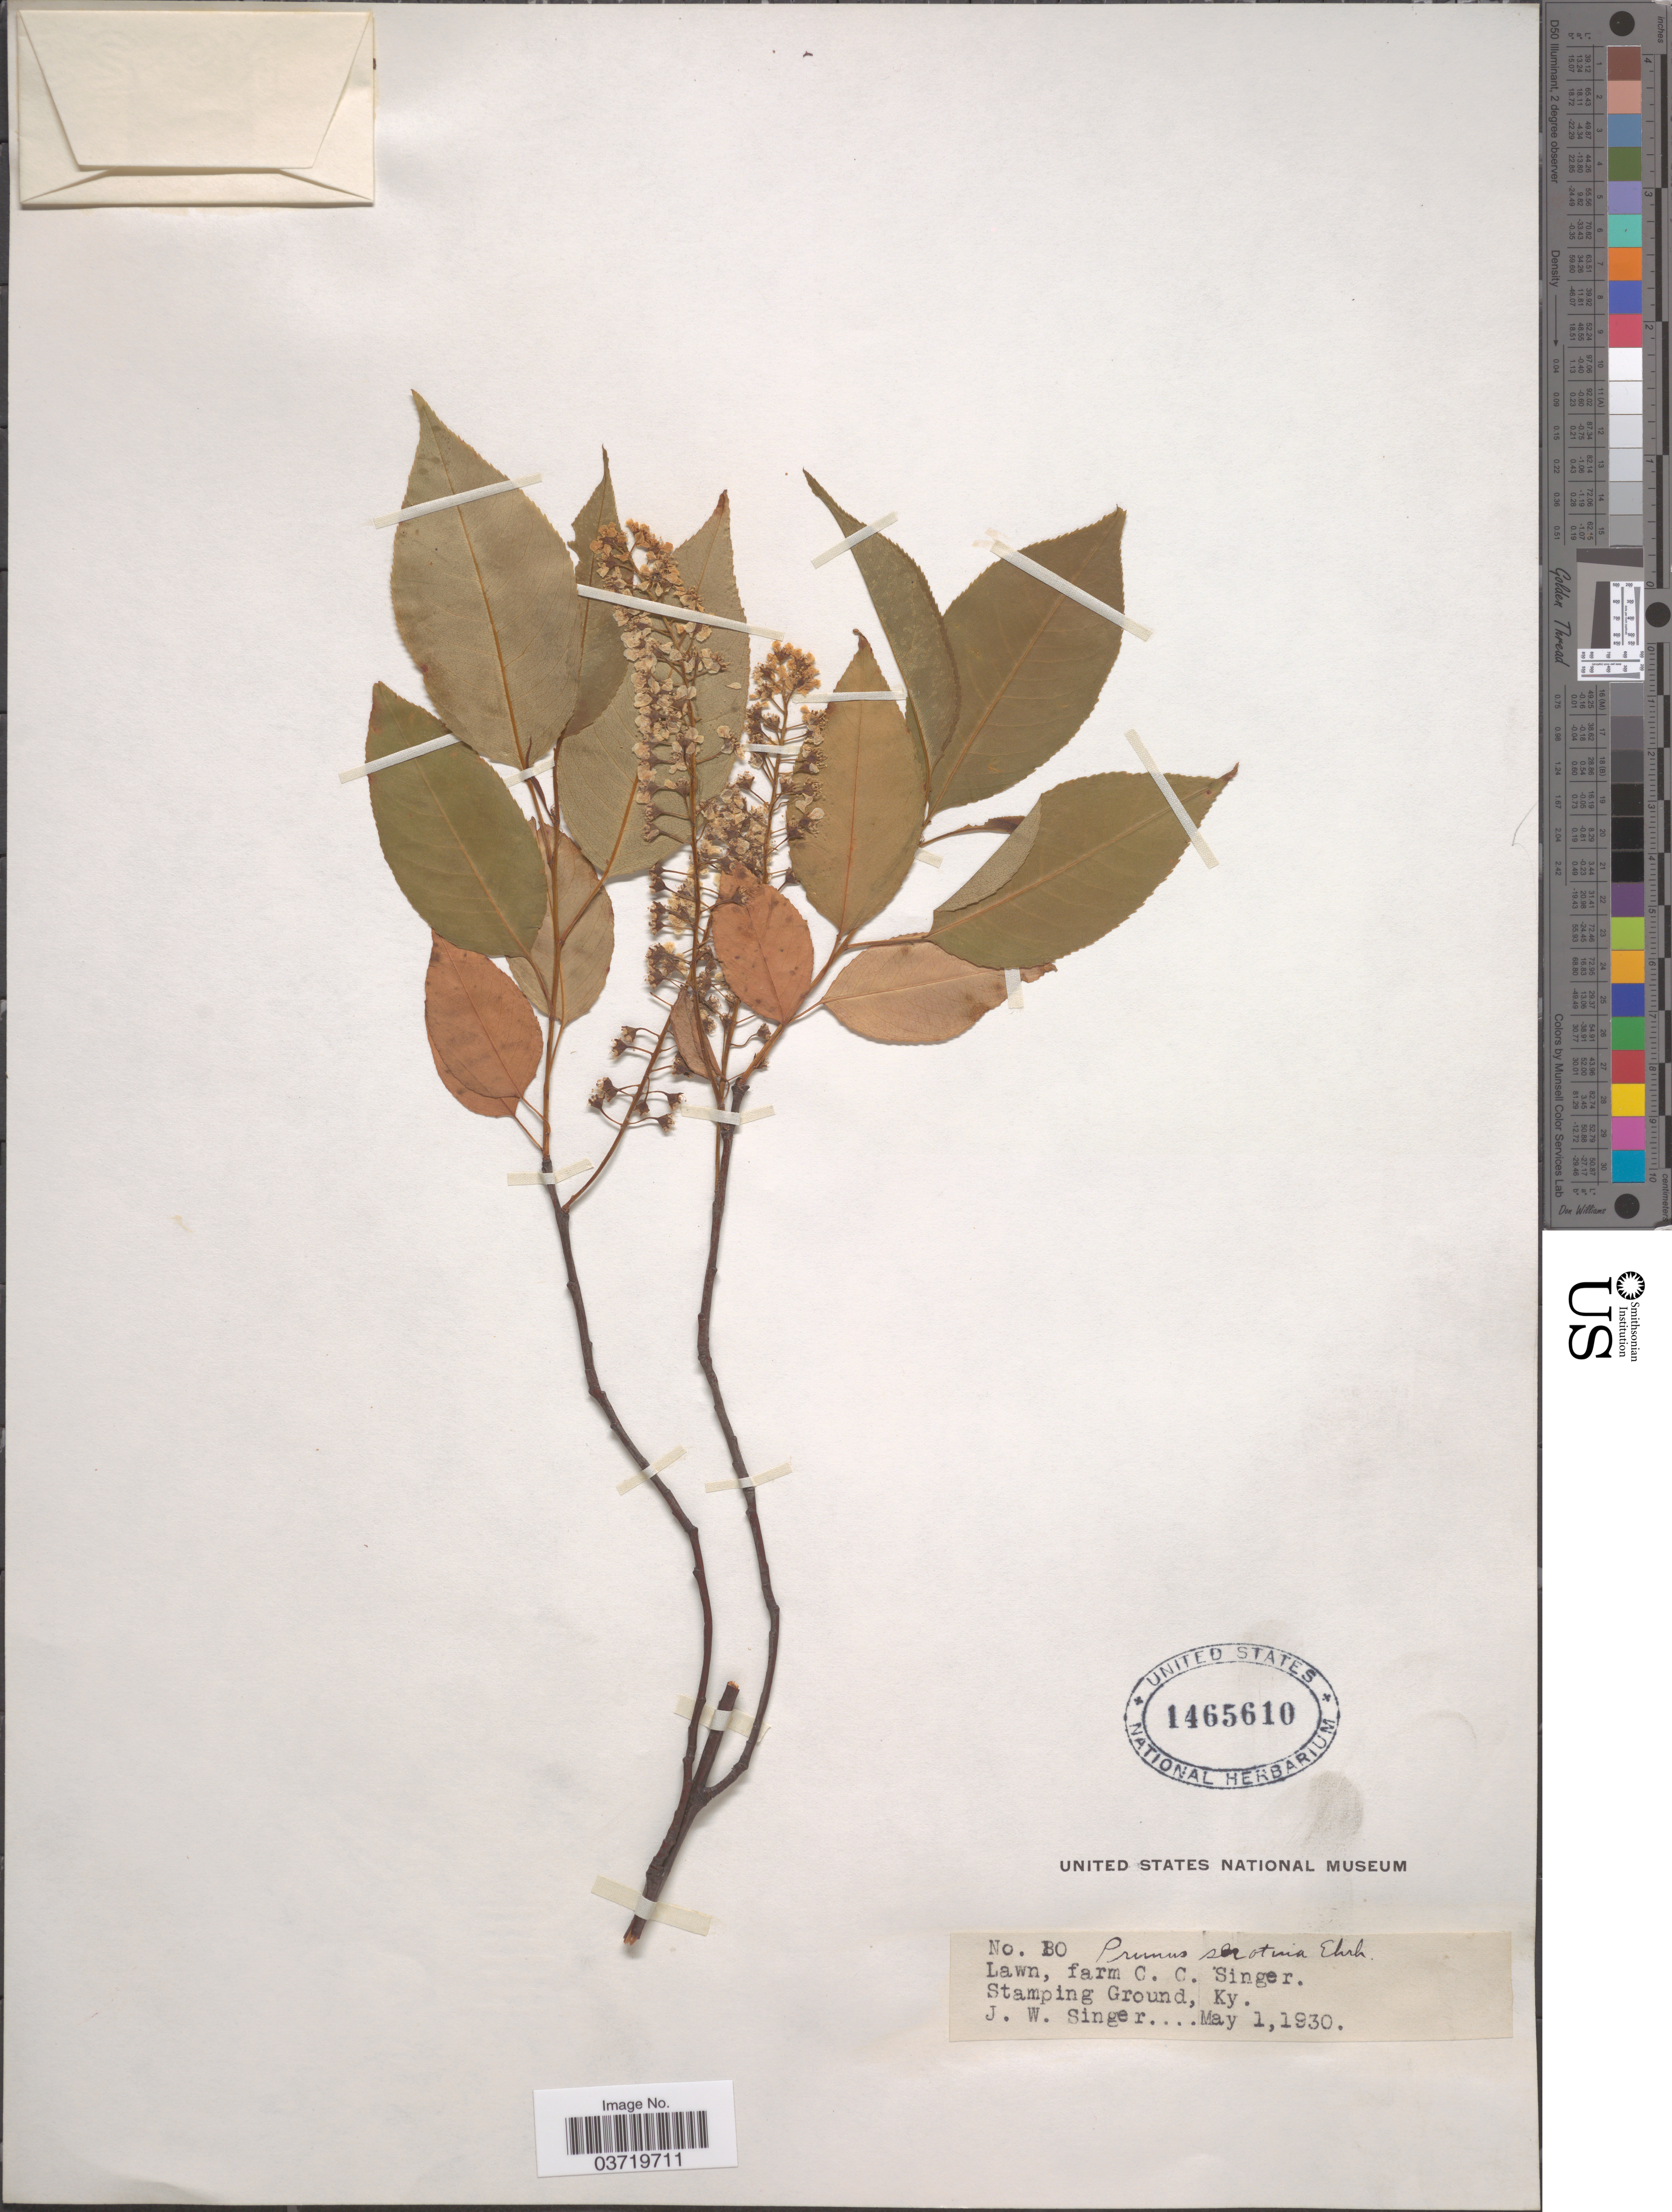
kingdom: Plantae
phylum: Tracheophyta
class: Magnoliopsida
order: Rosales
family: Rosaceae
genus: Prunus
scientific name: Prunus serotina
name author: Ehrh.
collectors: J. EW. Singer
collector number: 80*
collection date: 1930-05-01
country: United States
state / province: Kentucky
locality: Lawn, farm C. C. Singer. Stamping Ground.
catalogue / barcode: US 1465610